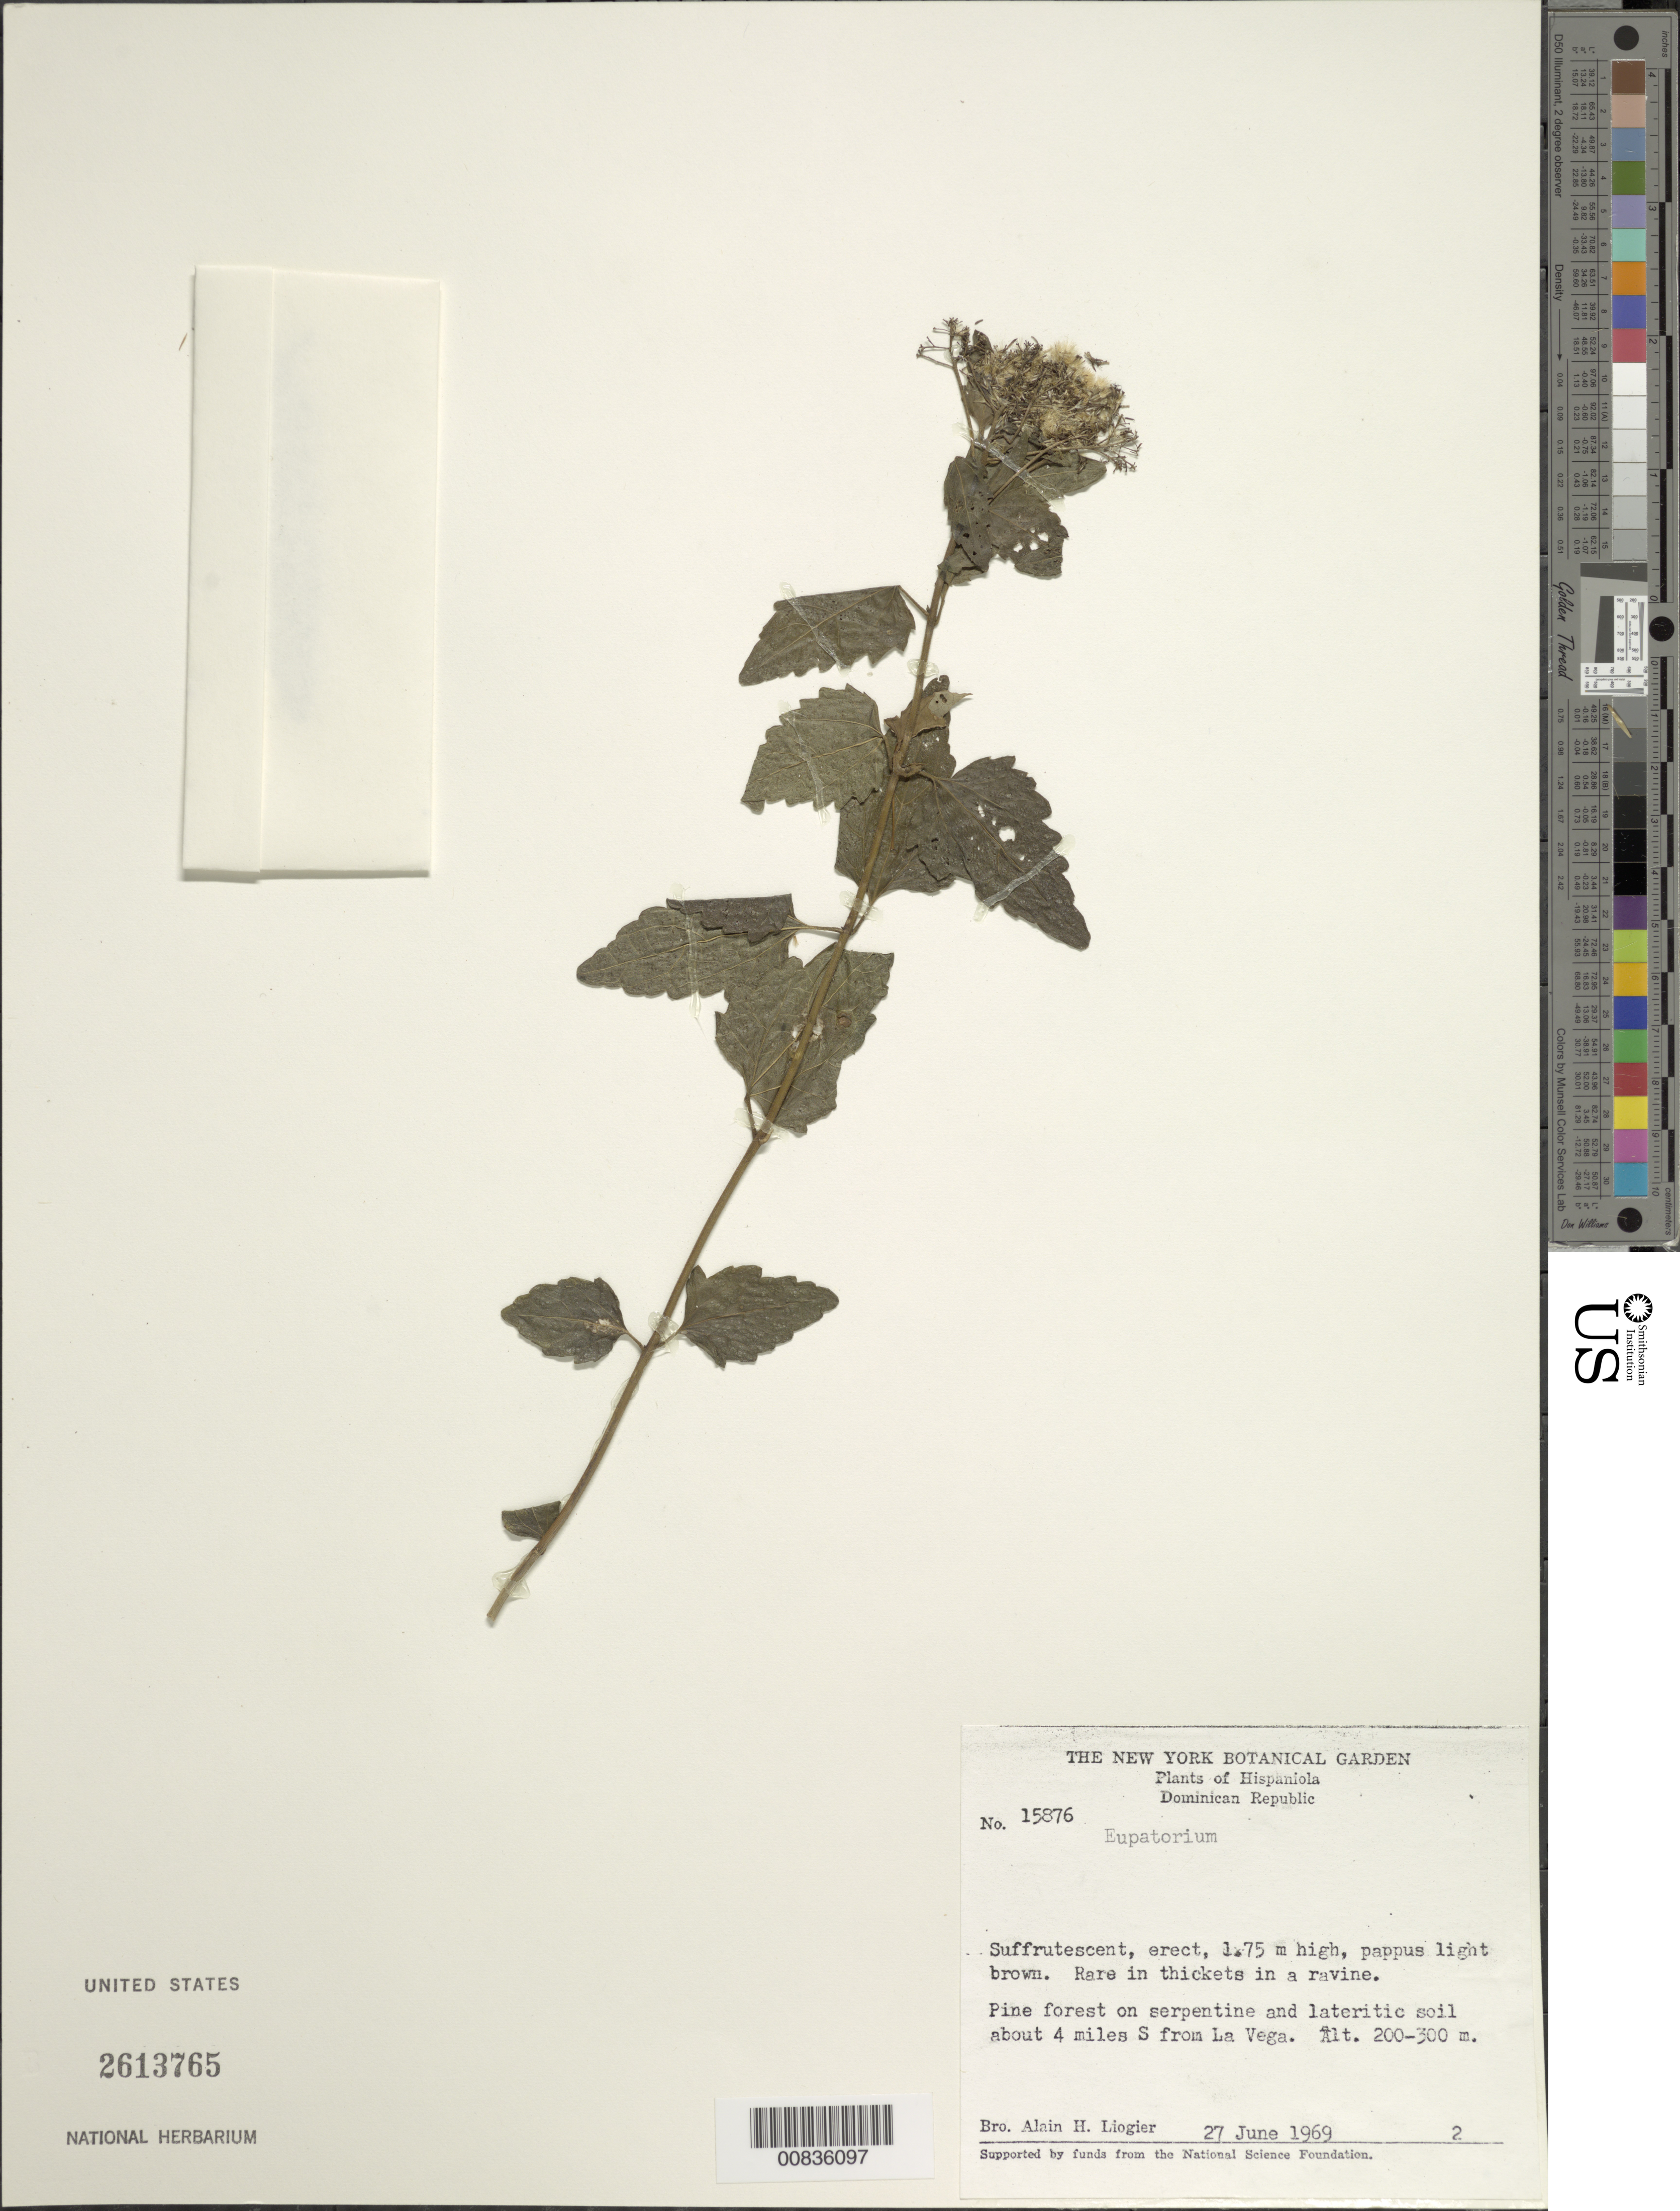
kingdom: Plantae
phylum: Tracheophyta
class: Magnoliopsida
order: Asterales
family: Asteraceae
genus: Koanophyllon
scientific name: Koanophyllon gracilipes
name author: (Urb.) R.M. King & H. Rob.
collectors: A. H. Liogier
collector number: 15876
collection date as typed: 27 Jun 1969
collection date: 1969-06-27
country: Dominican Republic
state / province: La Vega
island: Hispaniola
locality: About 4 miles S from La Vega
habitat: In thickets in a ravine in pine forest on serpentine and lateritic soil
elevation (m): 200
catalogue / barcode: US 2613765